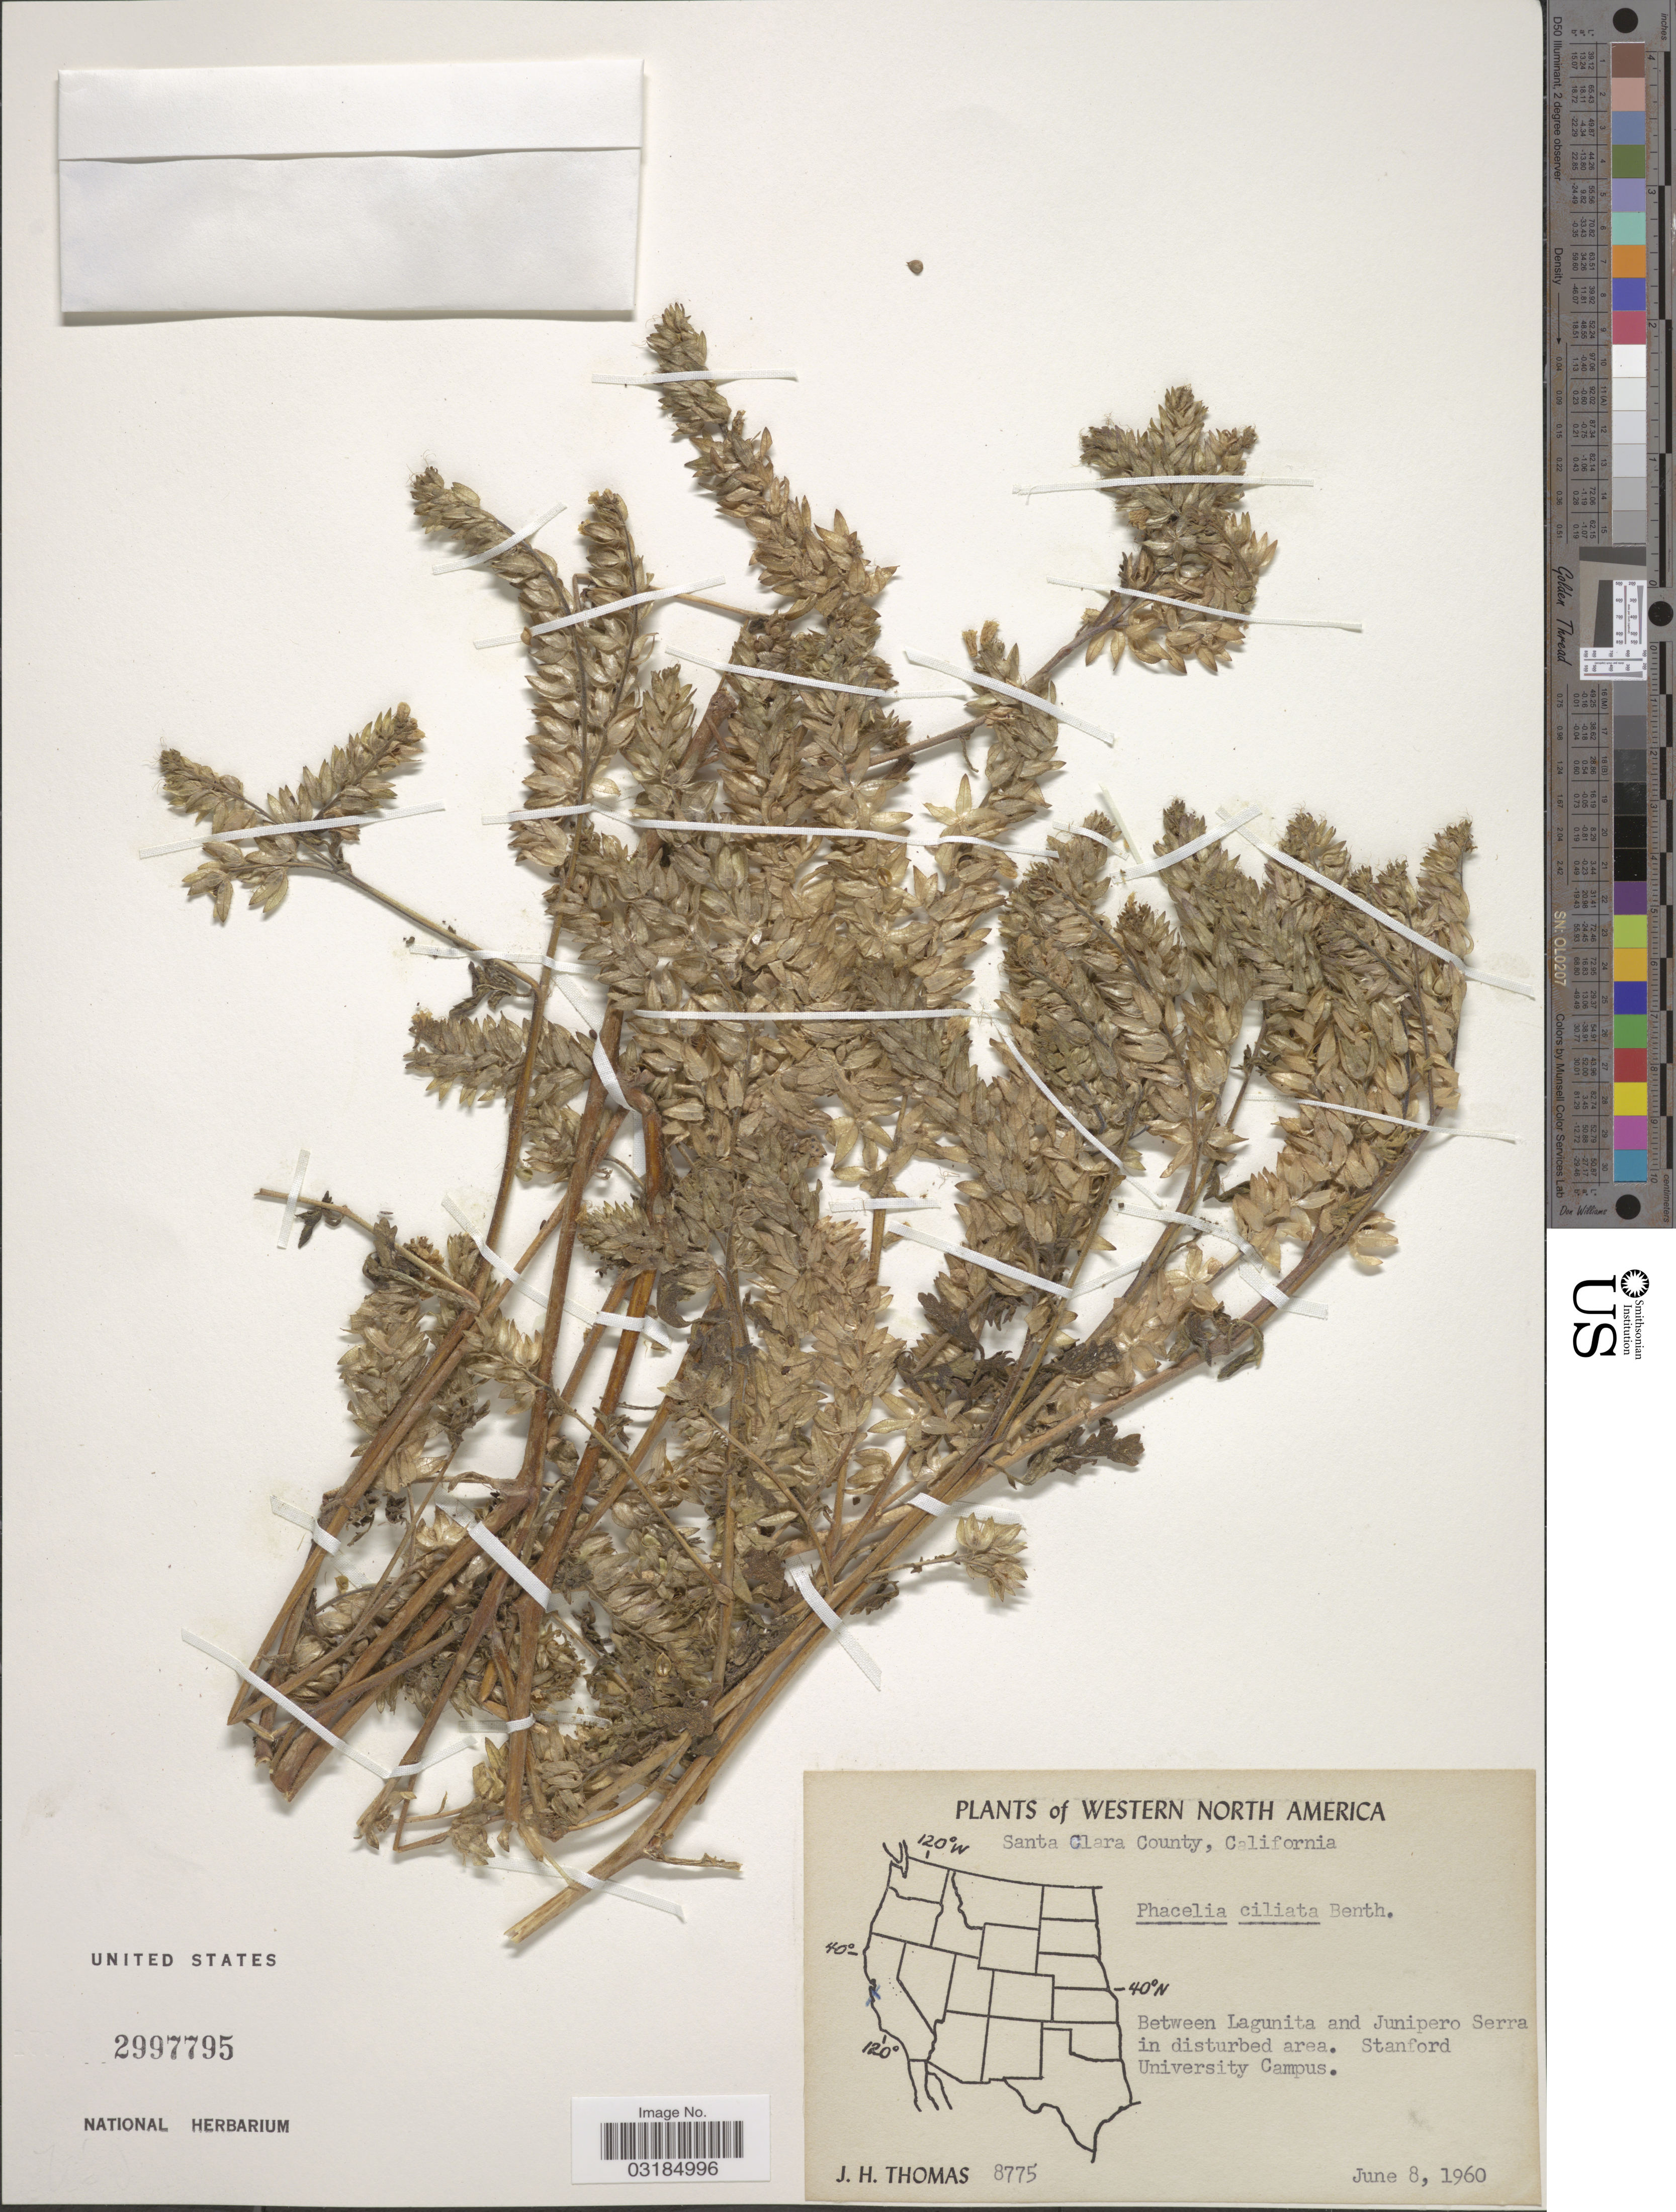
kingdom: Plantae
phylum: Tracheophyta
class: Magnoliopsida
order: Boraginales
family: Hydrophyllaceae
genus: Phacelia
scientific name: Phacelia ciliata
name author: Benth.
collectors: J. H. Thomas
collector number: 8775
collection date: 1960-06-08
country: United States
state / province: California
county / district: Santa Clara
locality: Western North America. Santa Clara County. Between Lagunita and Junipero Serra. Stanford University Campus.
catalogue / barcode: US 2997795